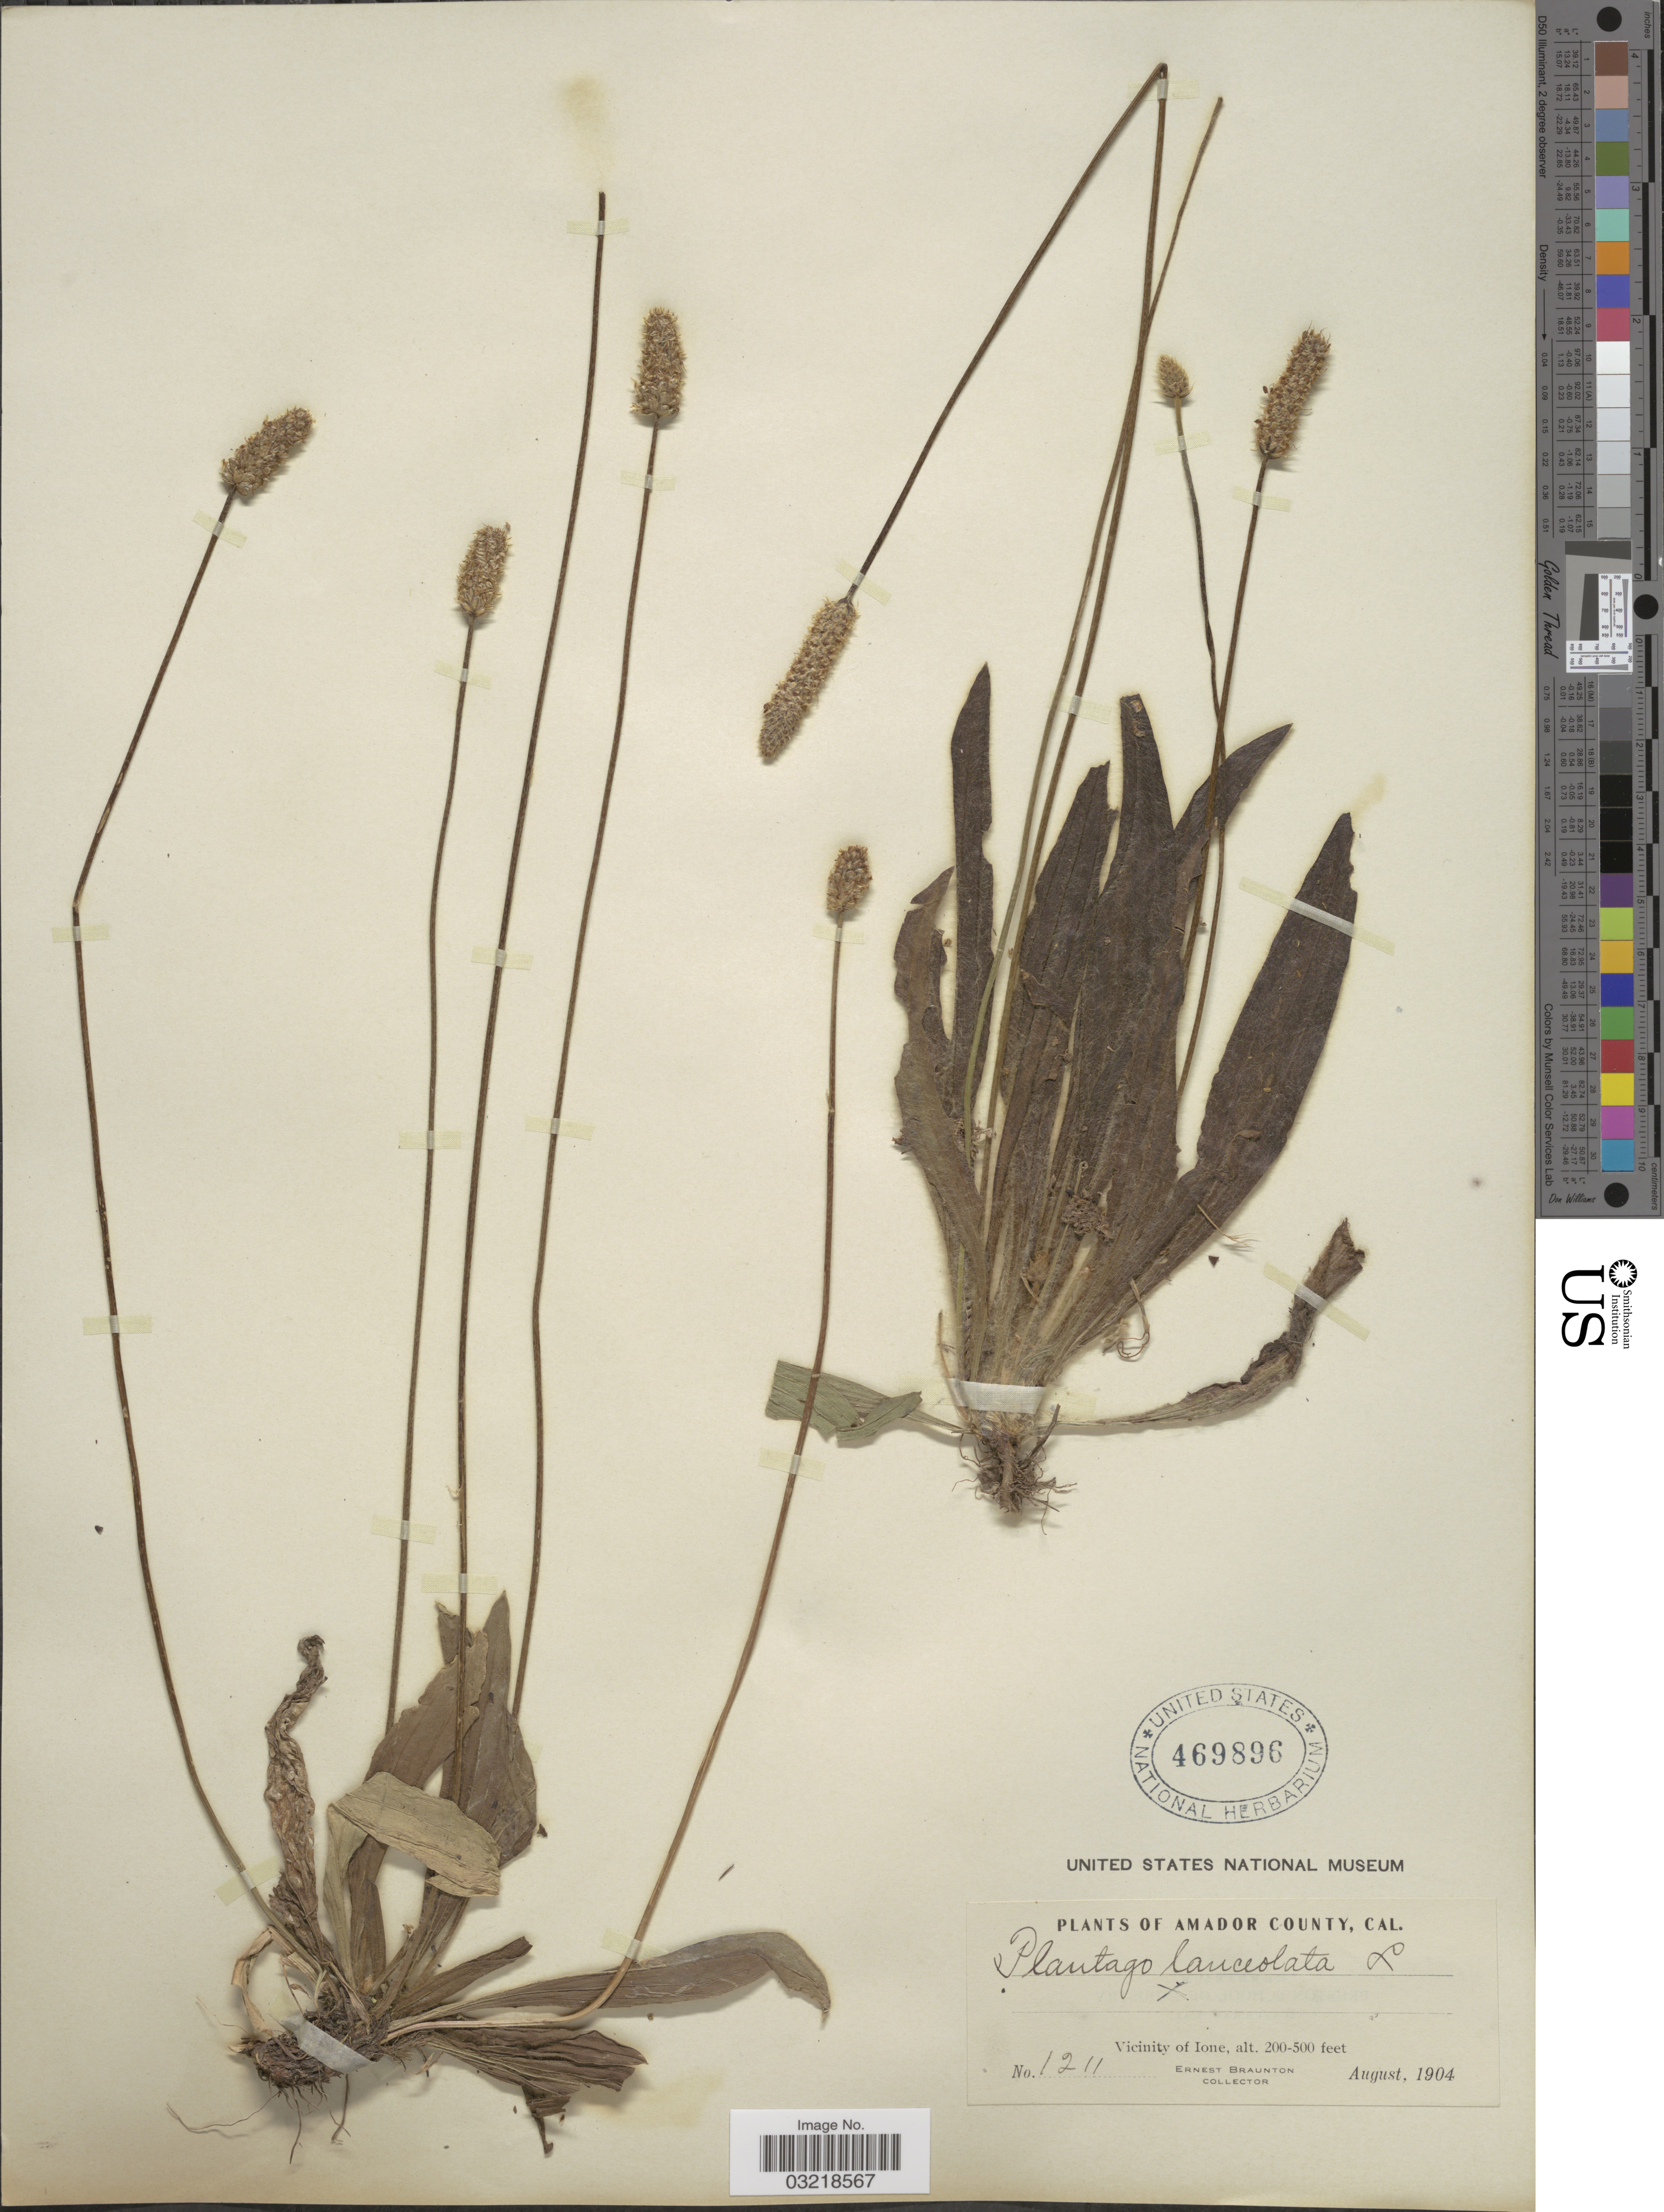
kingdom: Plantae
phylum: Tracheophyta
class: Magnoliopsida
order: Lamiales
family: Plantaginaceae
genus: Plantago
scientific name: Plantago lanceolata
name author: L.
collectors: E. Braunton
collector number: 1211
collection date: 1904-08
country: United States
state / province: California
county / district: Amador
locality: Amador County. Vicinity of Ione.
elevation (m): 61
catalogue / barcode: US 469896